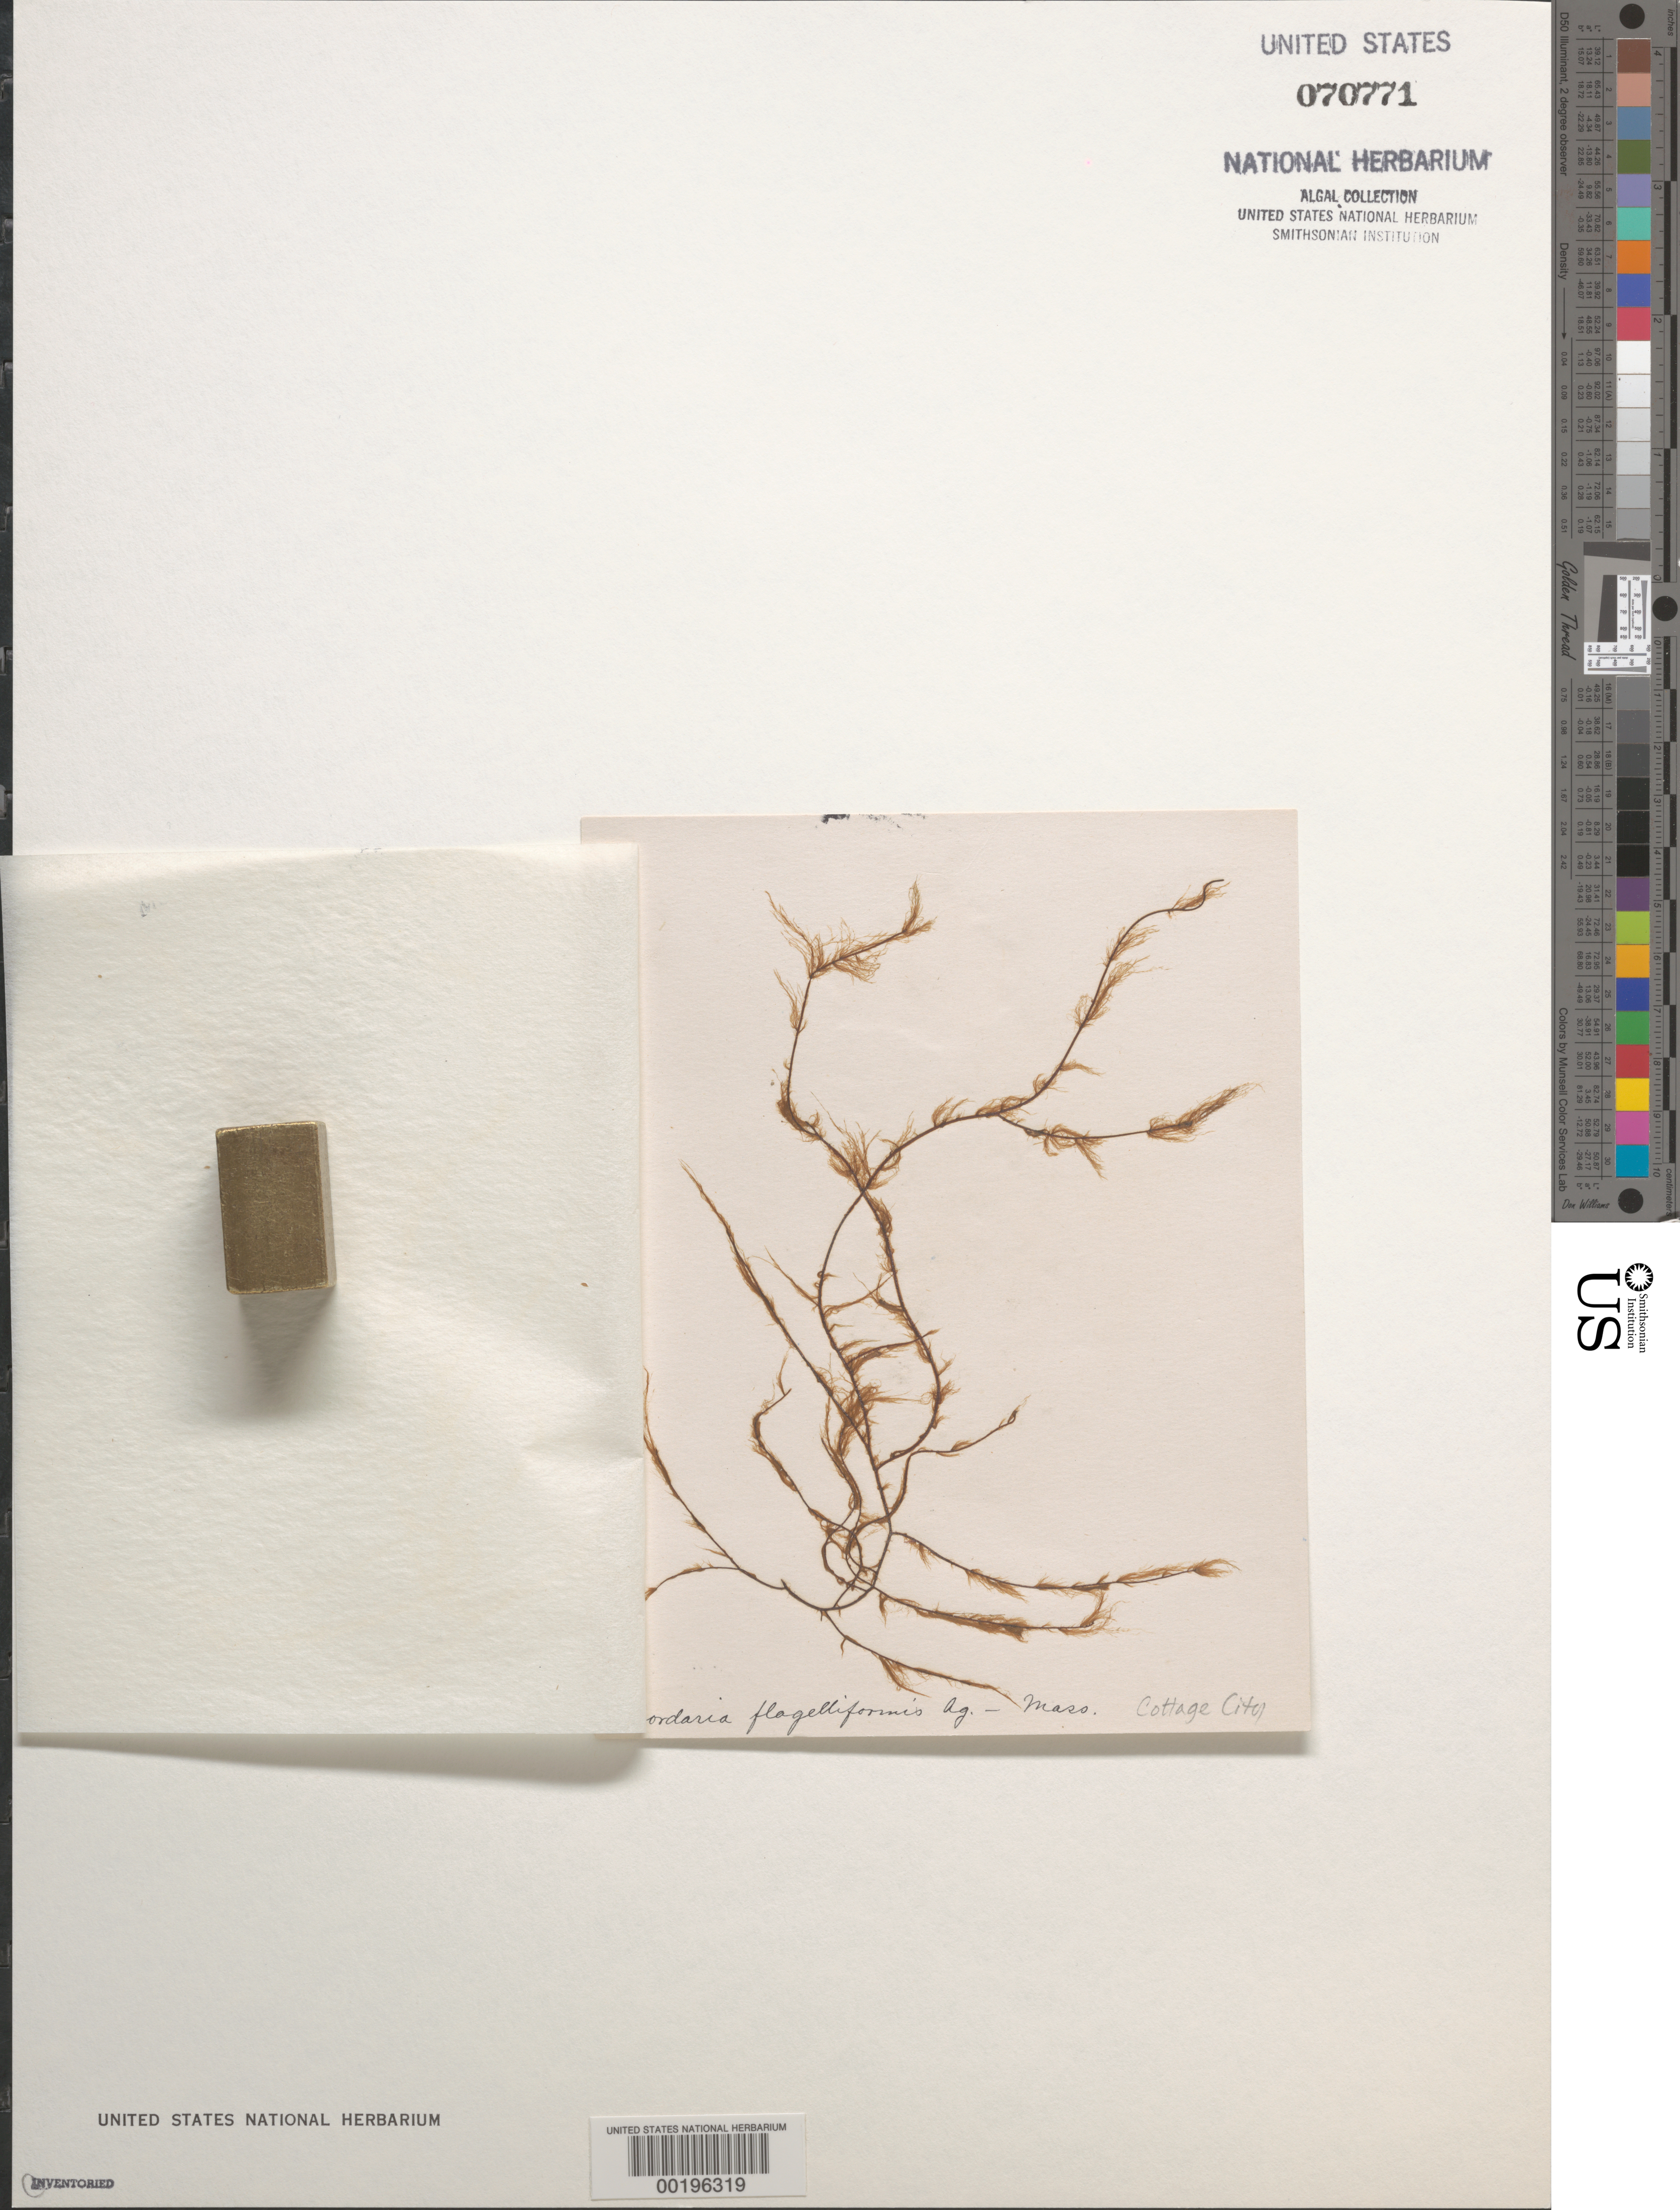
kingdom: Chromista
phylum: Ochrophyta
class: Phaeophyceae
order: Ectocarpales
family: Chordariaceae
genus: Chordaria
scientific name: Chordaria flagelliformis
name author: (Hudson) Grev.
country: United States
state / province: Massachusetts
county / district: Dukes County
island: Martha's Vineyard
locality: Cottage City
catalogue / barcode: US 70771